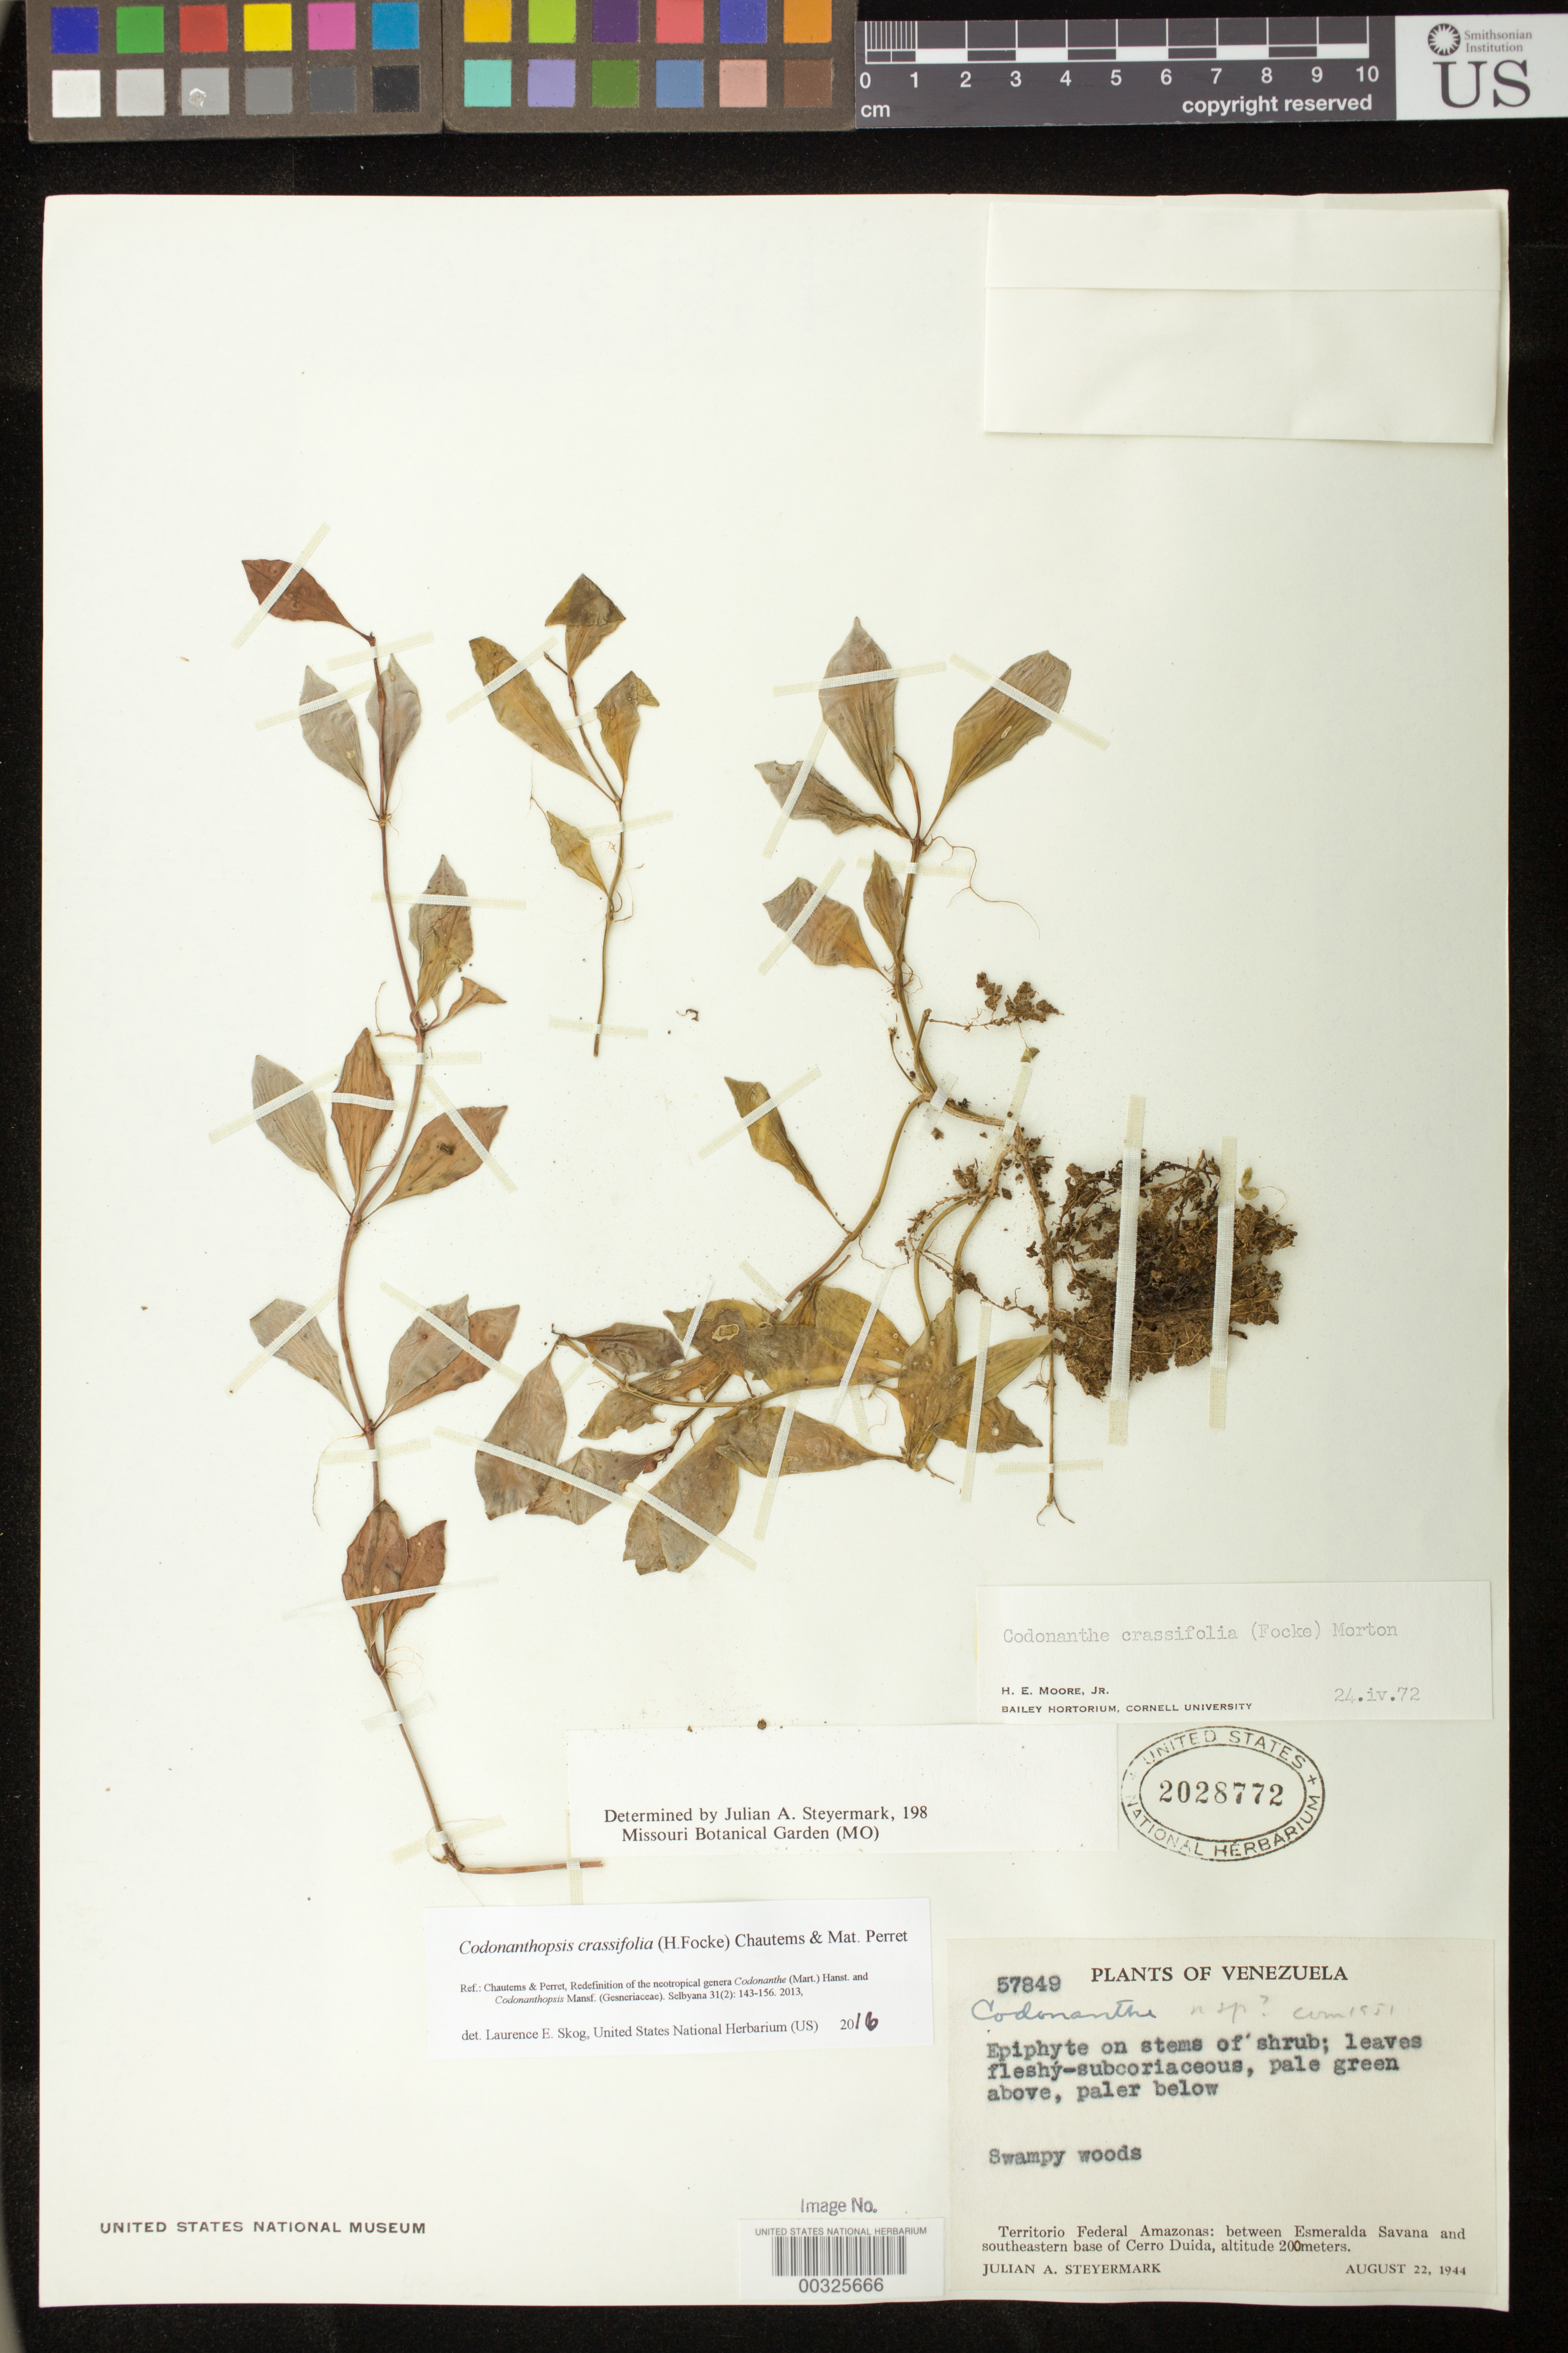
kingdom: Plantae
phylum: Tracheophyta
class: Magnoliopsida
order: Lamiales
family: Gesneriaceae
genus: Codonanthopsis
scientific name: Codonanthopsis crassifolia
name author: (H. Focke) Chautems & Mat.Perret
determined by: Skog, Laurence E.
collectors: J. Steyermark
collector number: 57849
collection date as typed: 22 Aug 1944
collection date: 1944-08-22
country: Venezuela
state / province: Amazonas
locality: Between Esmeraldo Savana and southeastern base of Cerro Duida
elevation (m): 200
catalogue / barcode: US 2028772